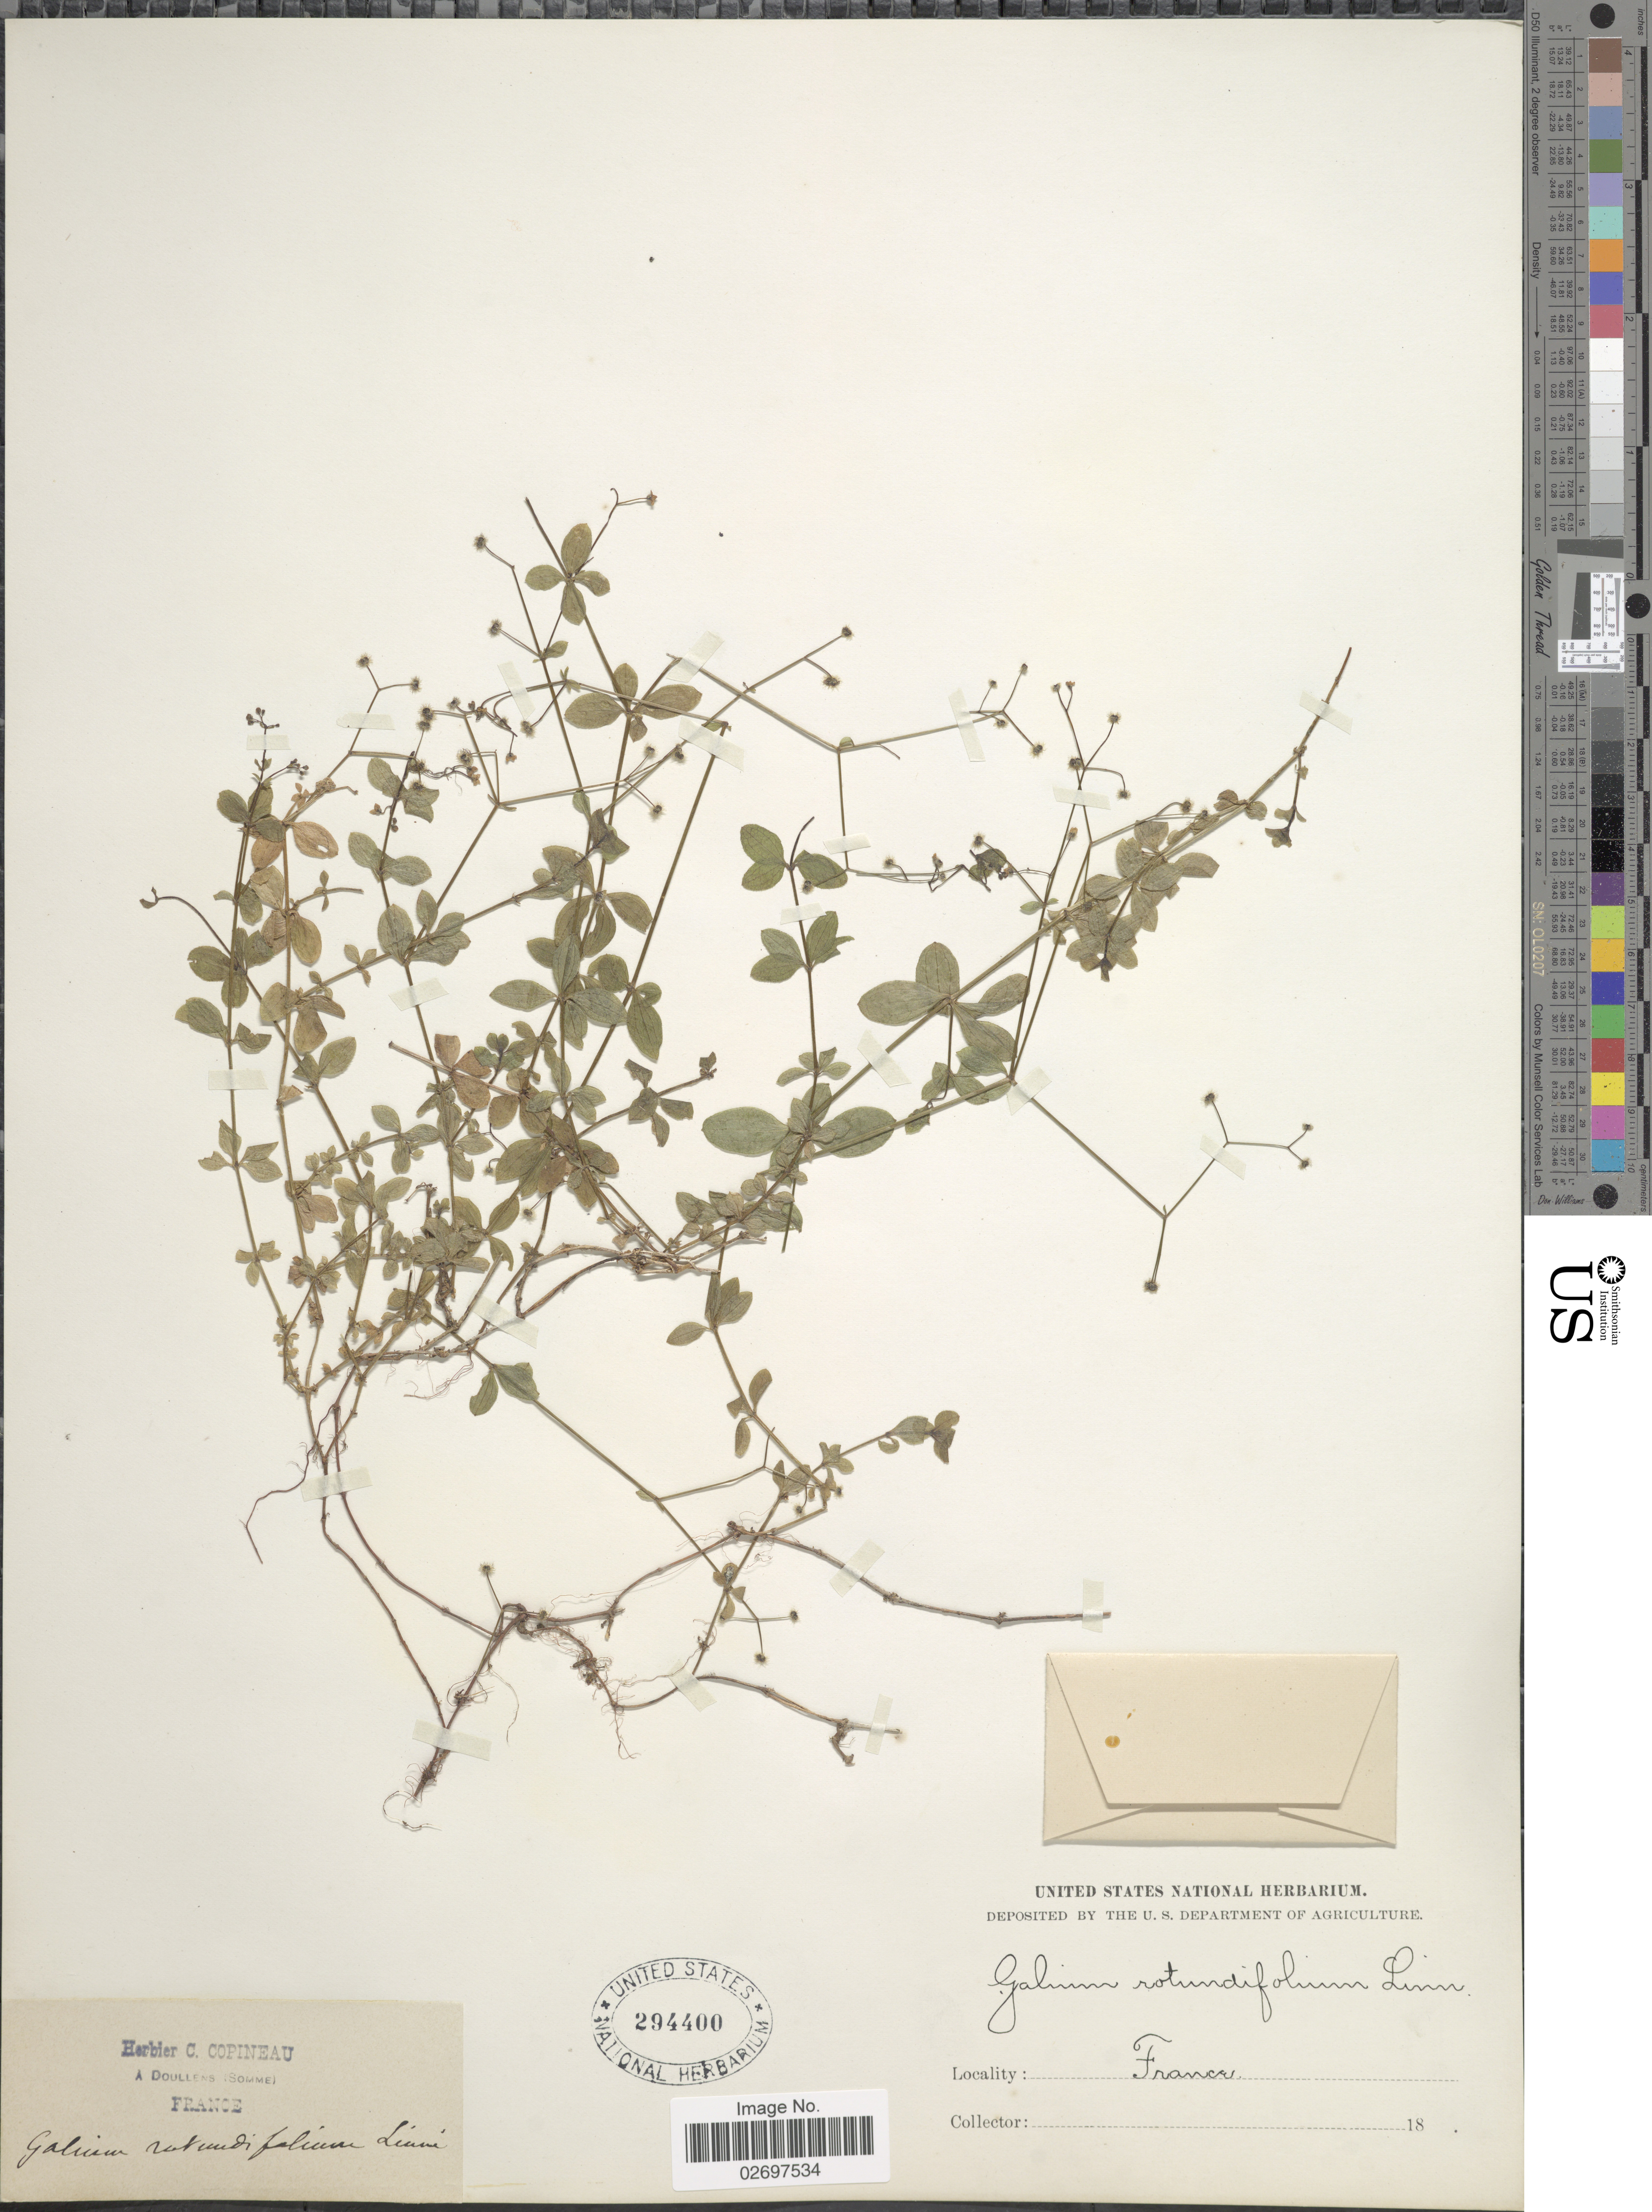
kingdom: Plantae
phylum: Tracheophyta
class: Magnoliopsida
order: Gentianales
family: Rubiaceae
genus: Galium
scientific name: Galium rotundifolium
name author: L.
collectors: ex herb. C. Copineau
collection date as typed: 18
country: France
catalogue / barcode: US 294400